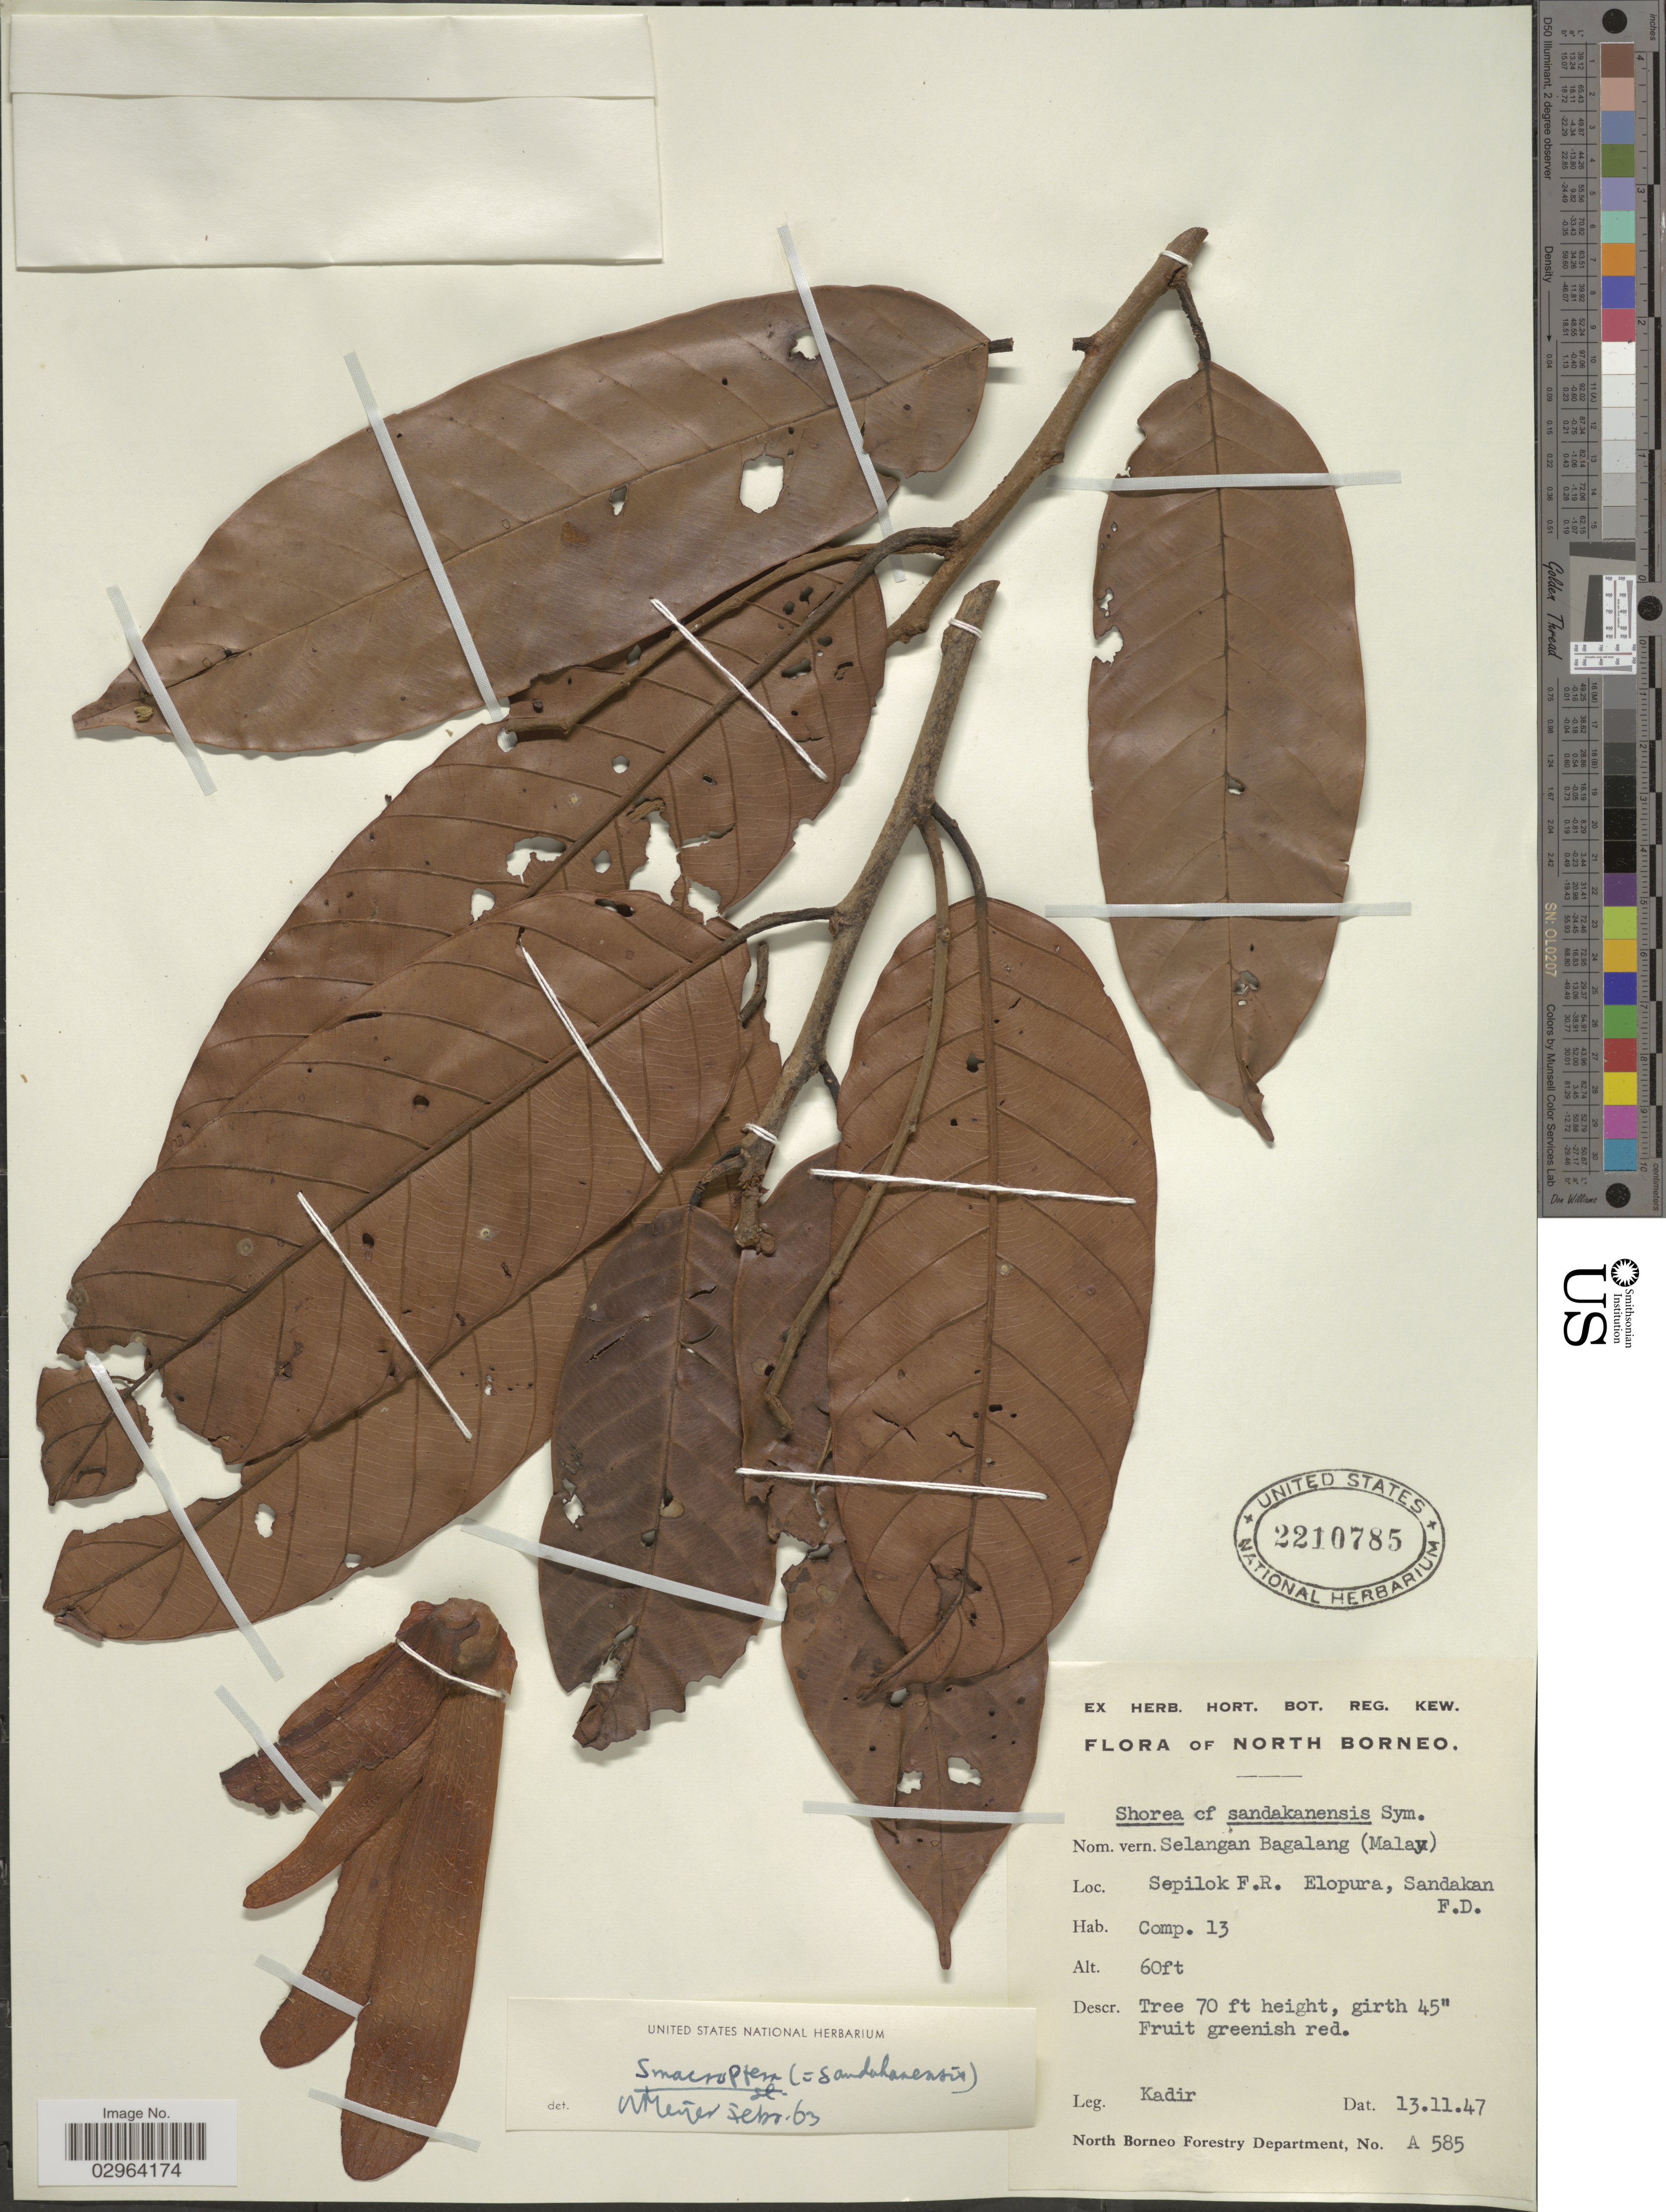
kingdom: Plantae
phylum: Tracheophyta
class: Magnoliopsida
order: Malvales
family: Dipterocarpaceae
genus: Rubroshorea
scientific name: Rubroshorea macroptera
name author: (Dyer) P.S. Ashton & J. Heck.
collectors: -. Kadir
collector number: A 585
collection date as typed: Transcribed d/m/y: 13/11/47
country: Malaysia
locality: North Borneo. Sepilok F.R. Elopura, Sandakan F.D.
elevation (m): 18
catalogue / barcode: US 2210785